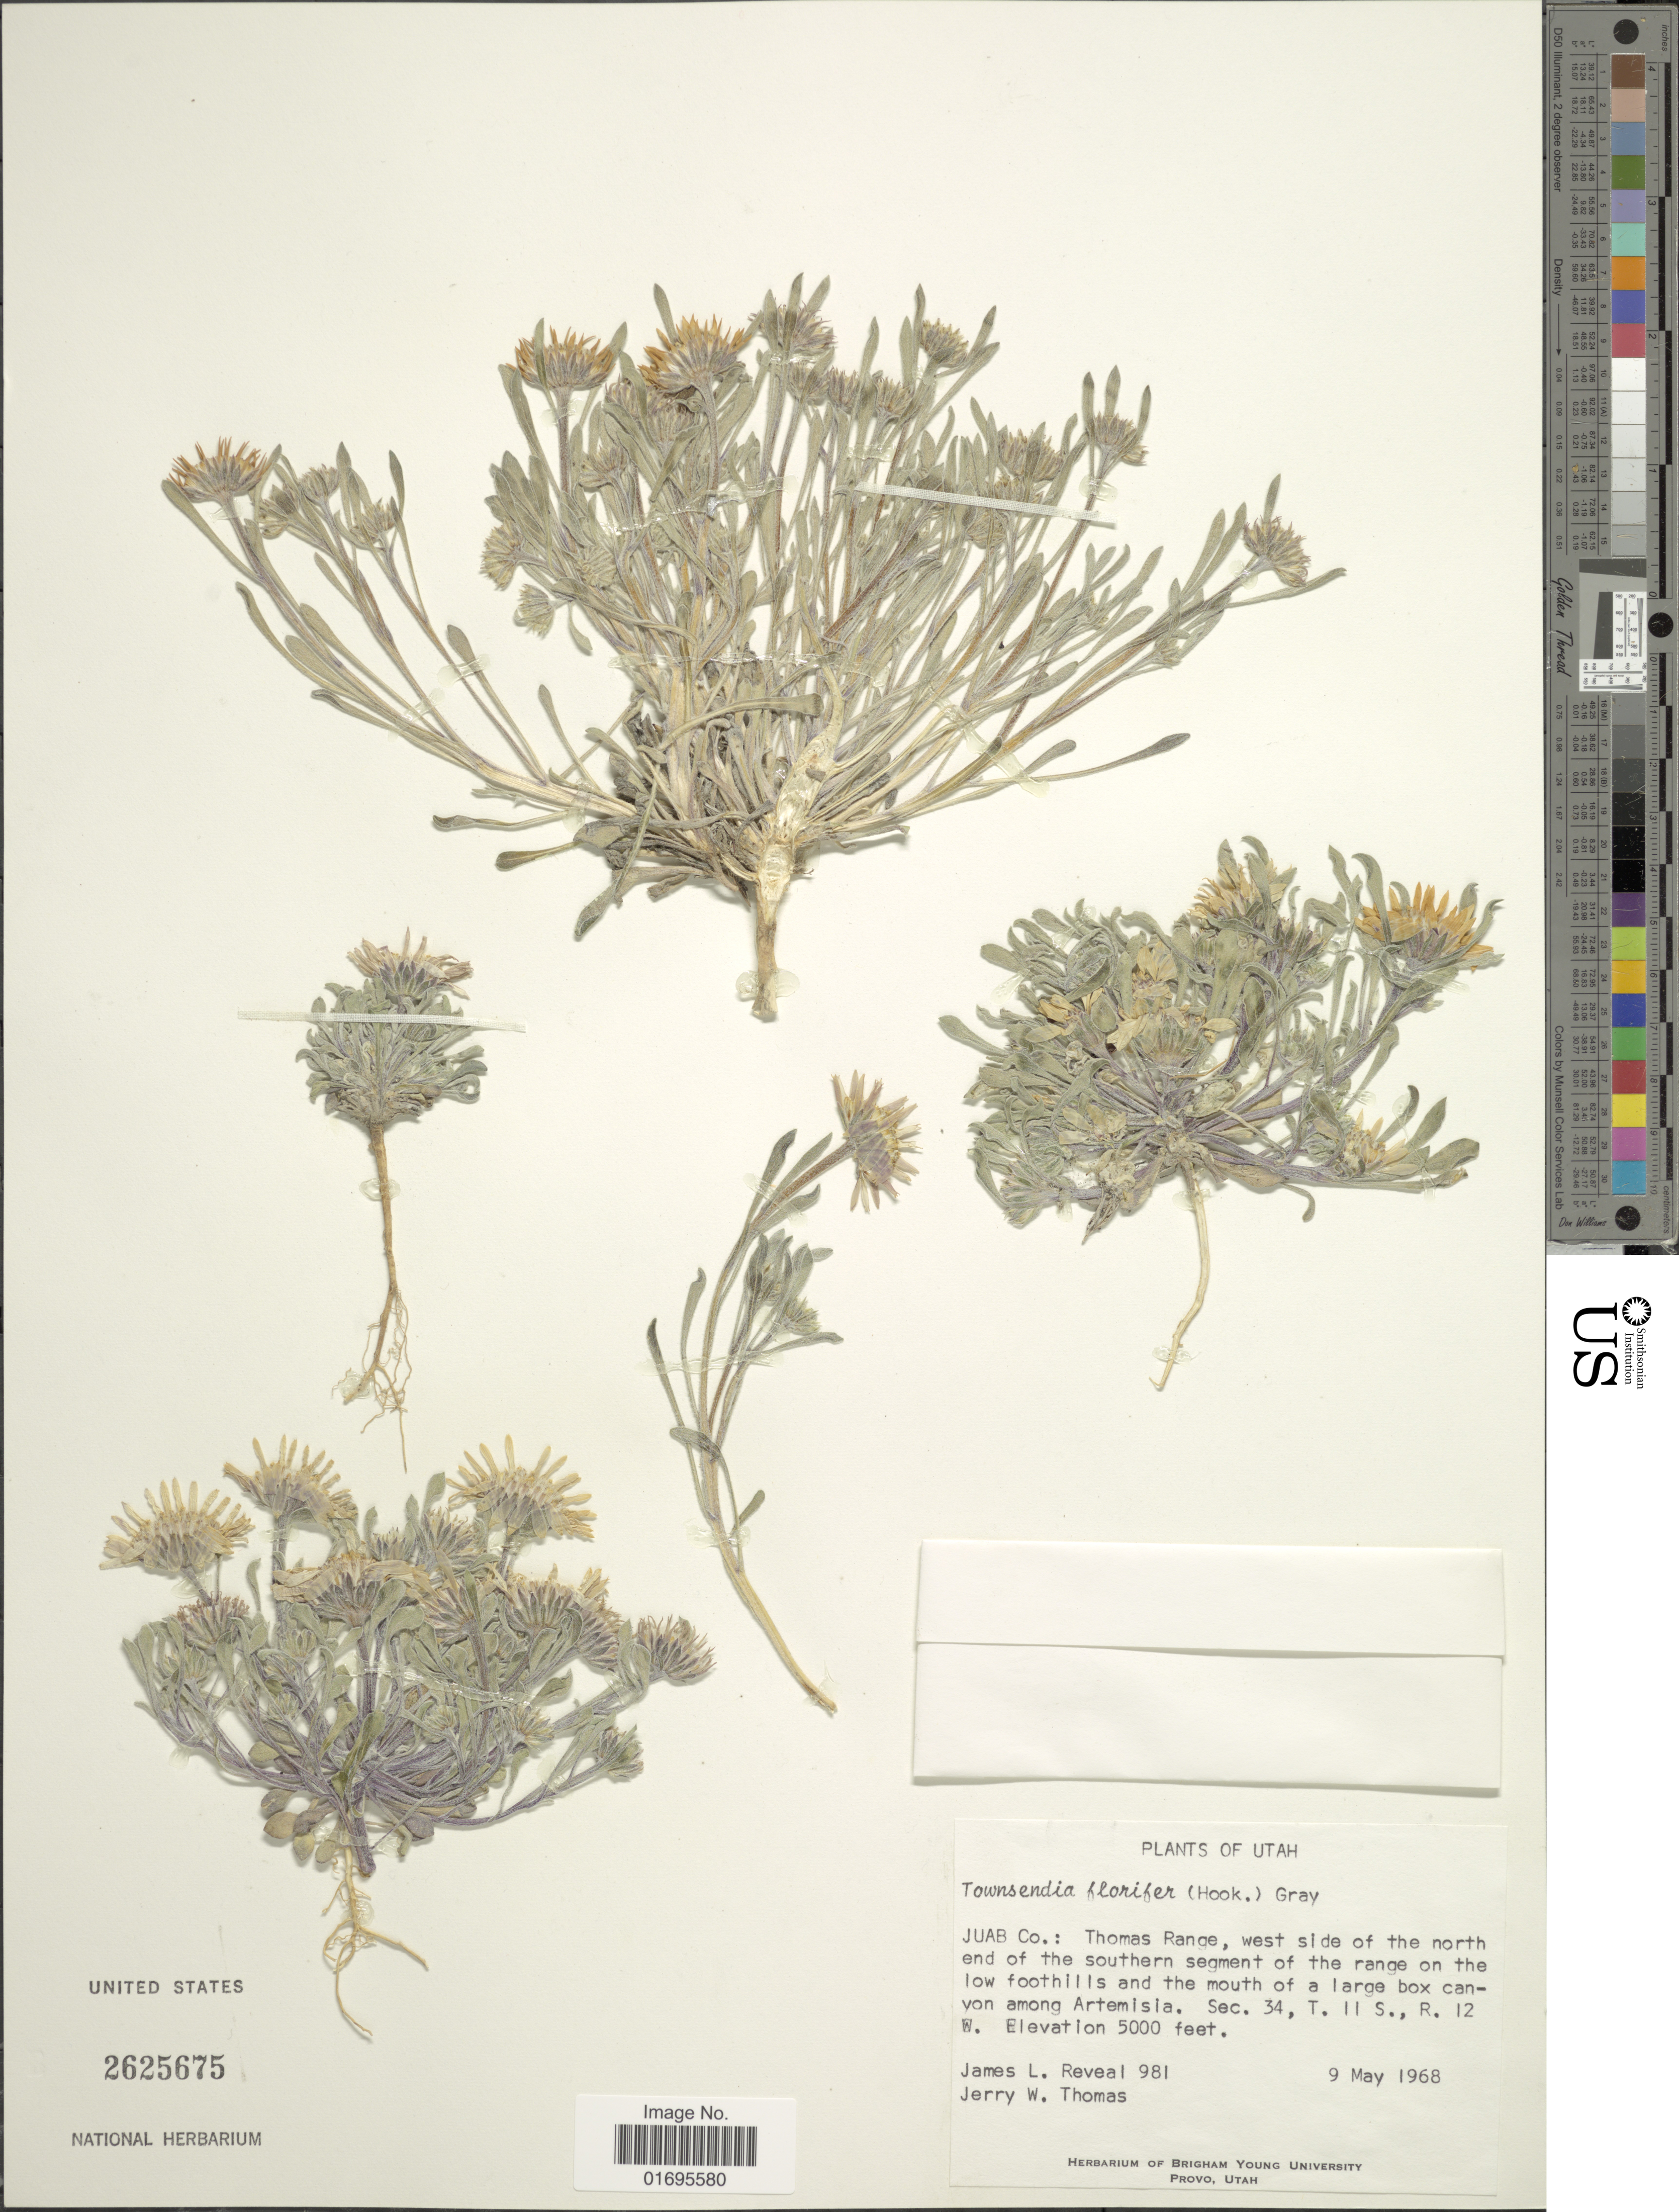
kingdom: Plantae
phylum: Tracheophyta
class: Magnoliopsida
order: Asterales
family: Asteraceae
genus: Townsendia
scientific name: Townsendia florifer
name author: (Hook.) A. Gray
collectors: J. L. Reveal & J. W. Thomas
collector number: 981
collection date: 1968-05-09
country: United States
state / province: Utah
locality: Juab Co.: Thomas Range, west side of the north end of the southern segment of the range on the low foothills and the mouth of a large box canyon among Artemisia, Sec. 34, T. 11 S., R.12 W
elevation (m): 1524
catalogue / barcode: US 2625675